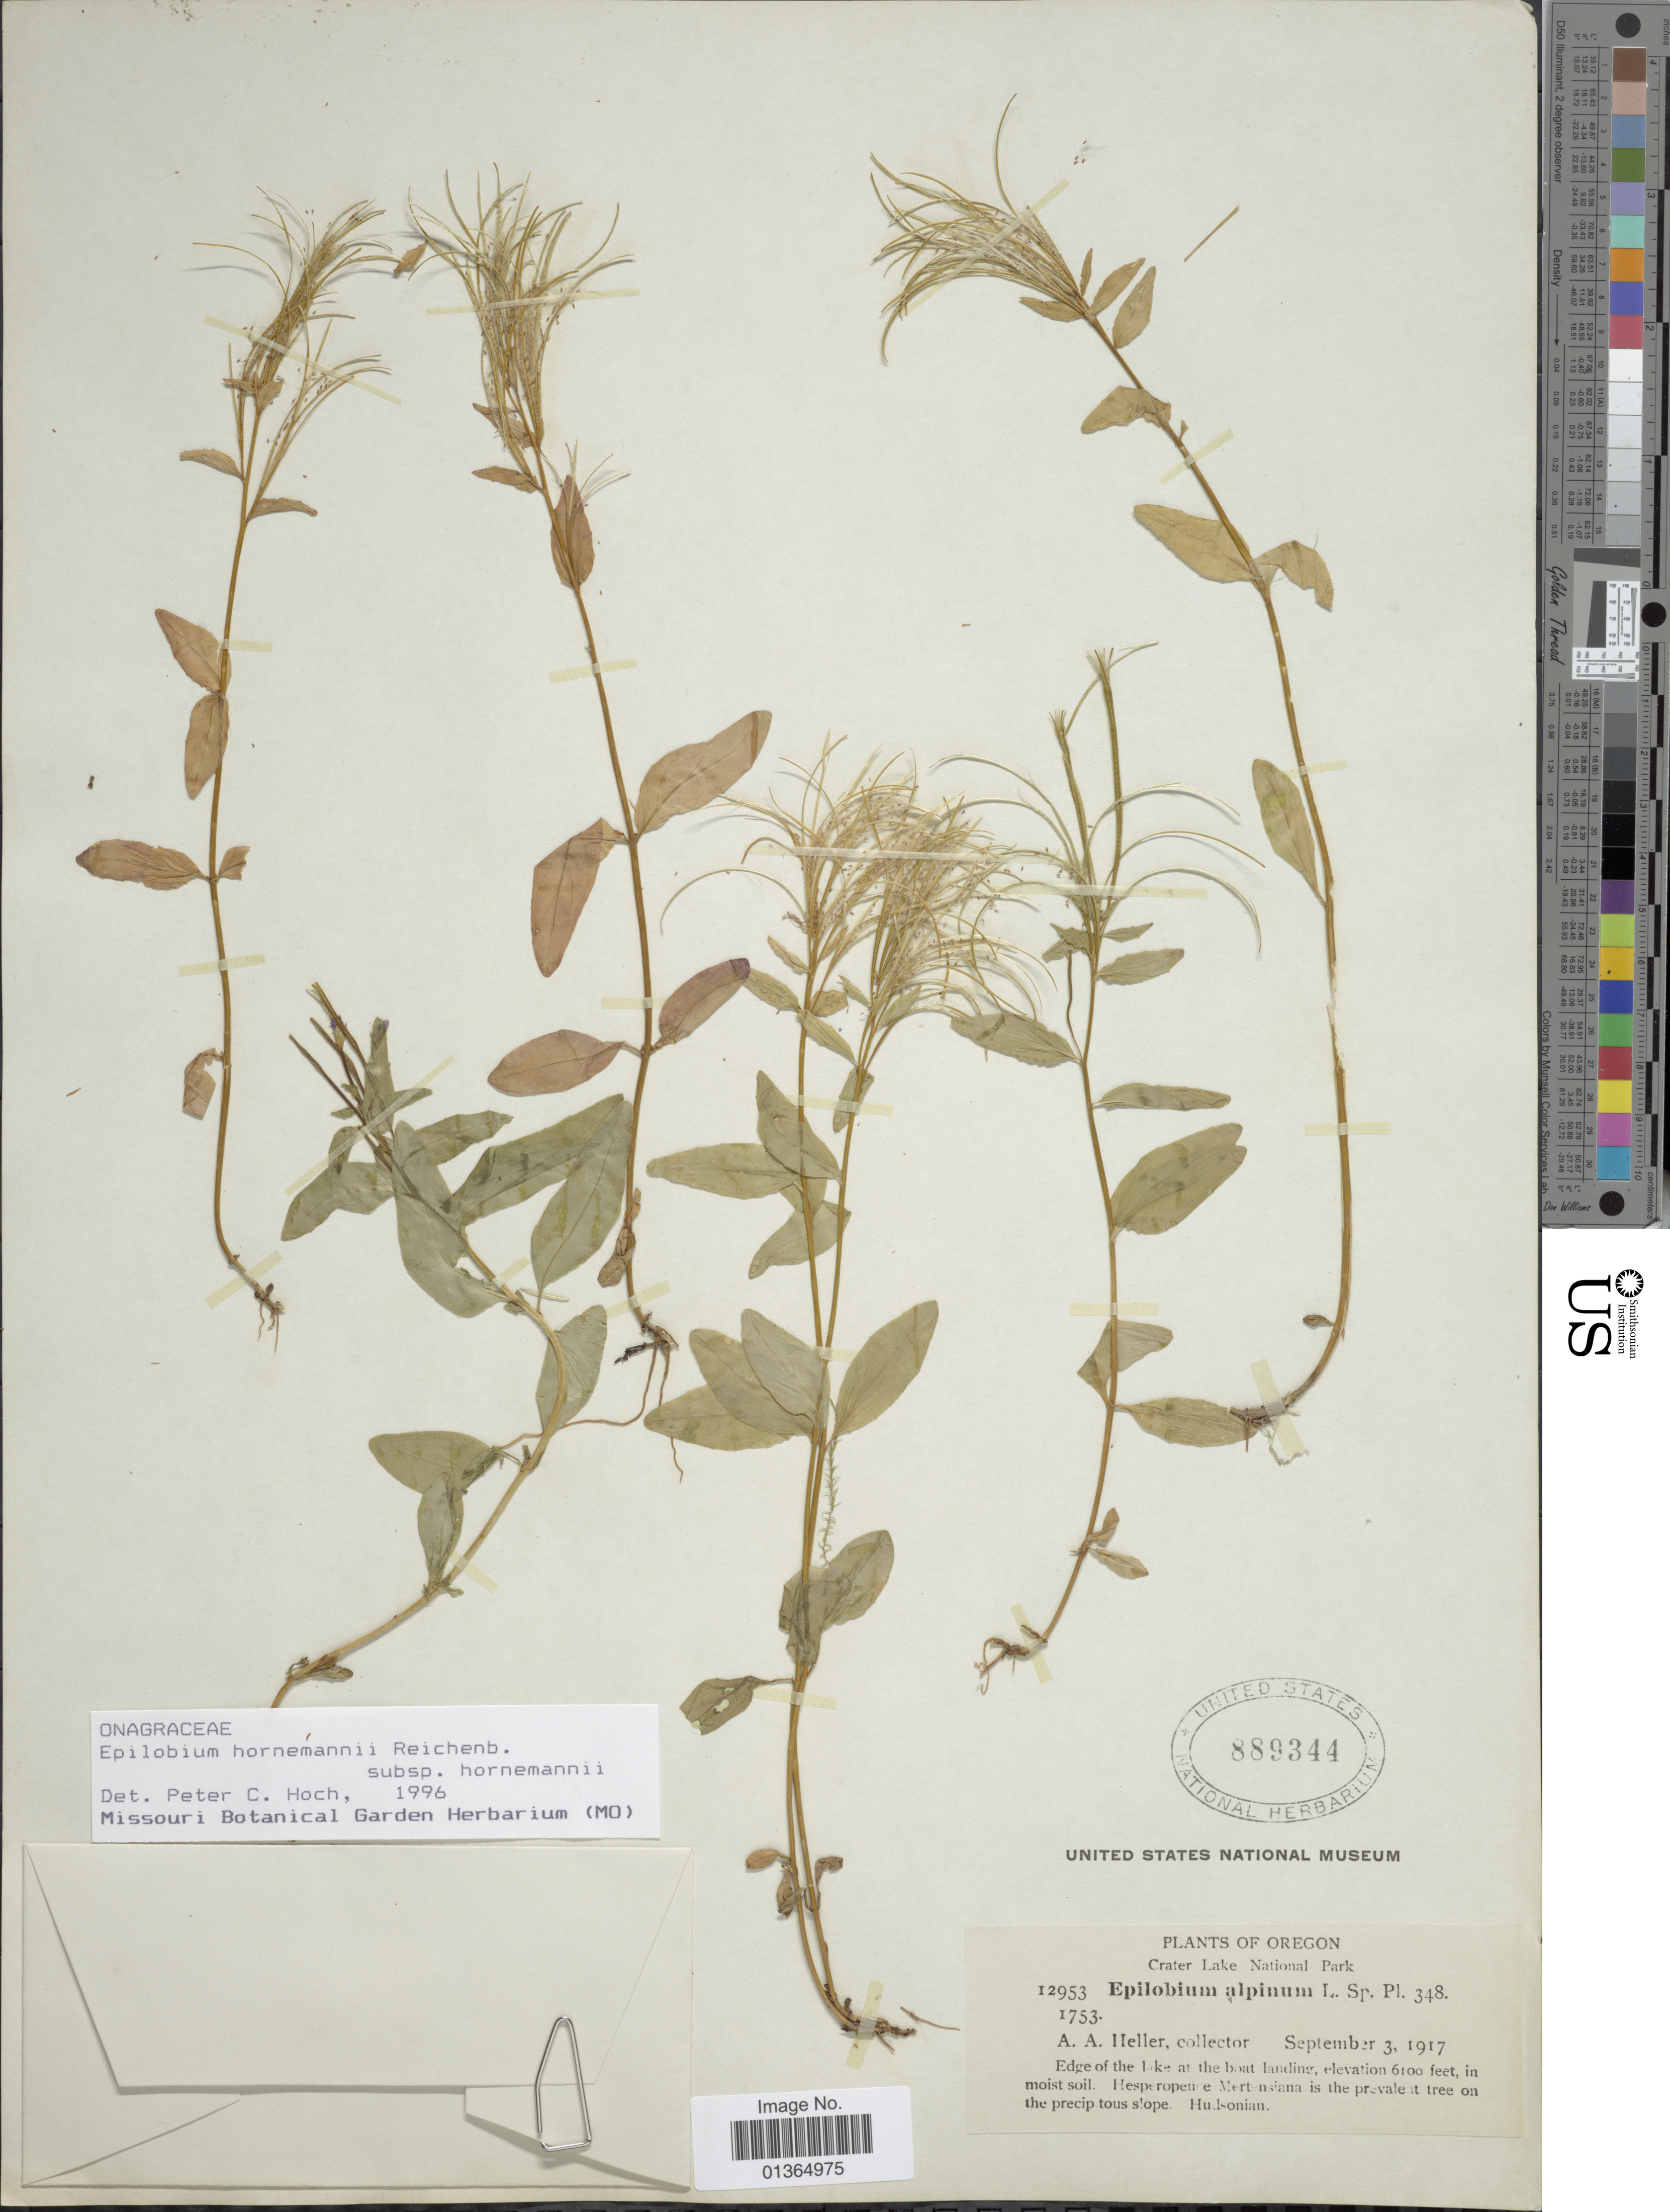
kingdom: Plantae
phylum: Tracheophyta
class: Magnoliopsida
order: Myrtales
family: Onagraceae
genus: Epilobium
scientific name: Epilobium hornemannii subsp. hornemannii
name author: Rchb.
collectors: A. A. Heller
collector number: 12953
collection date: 1917-09-03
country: United States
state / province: Oregon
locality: Crater Lake National Park. Edge of the Lake at the boat landing.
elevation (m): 1859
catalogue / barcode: US 889344